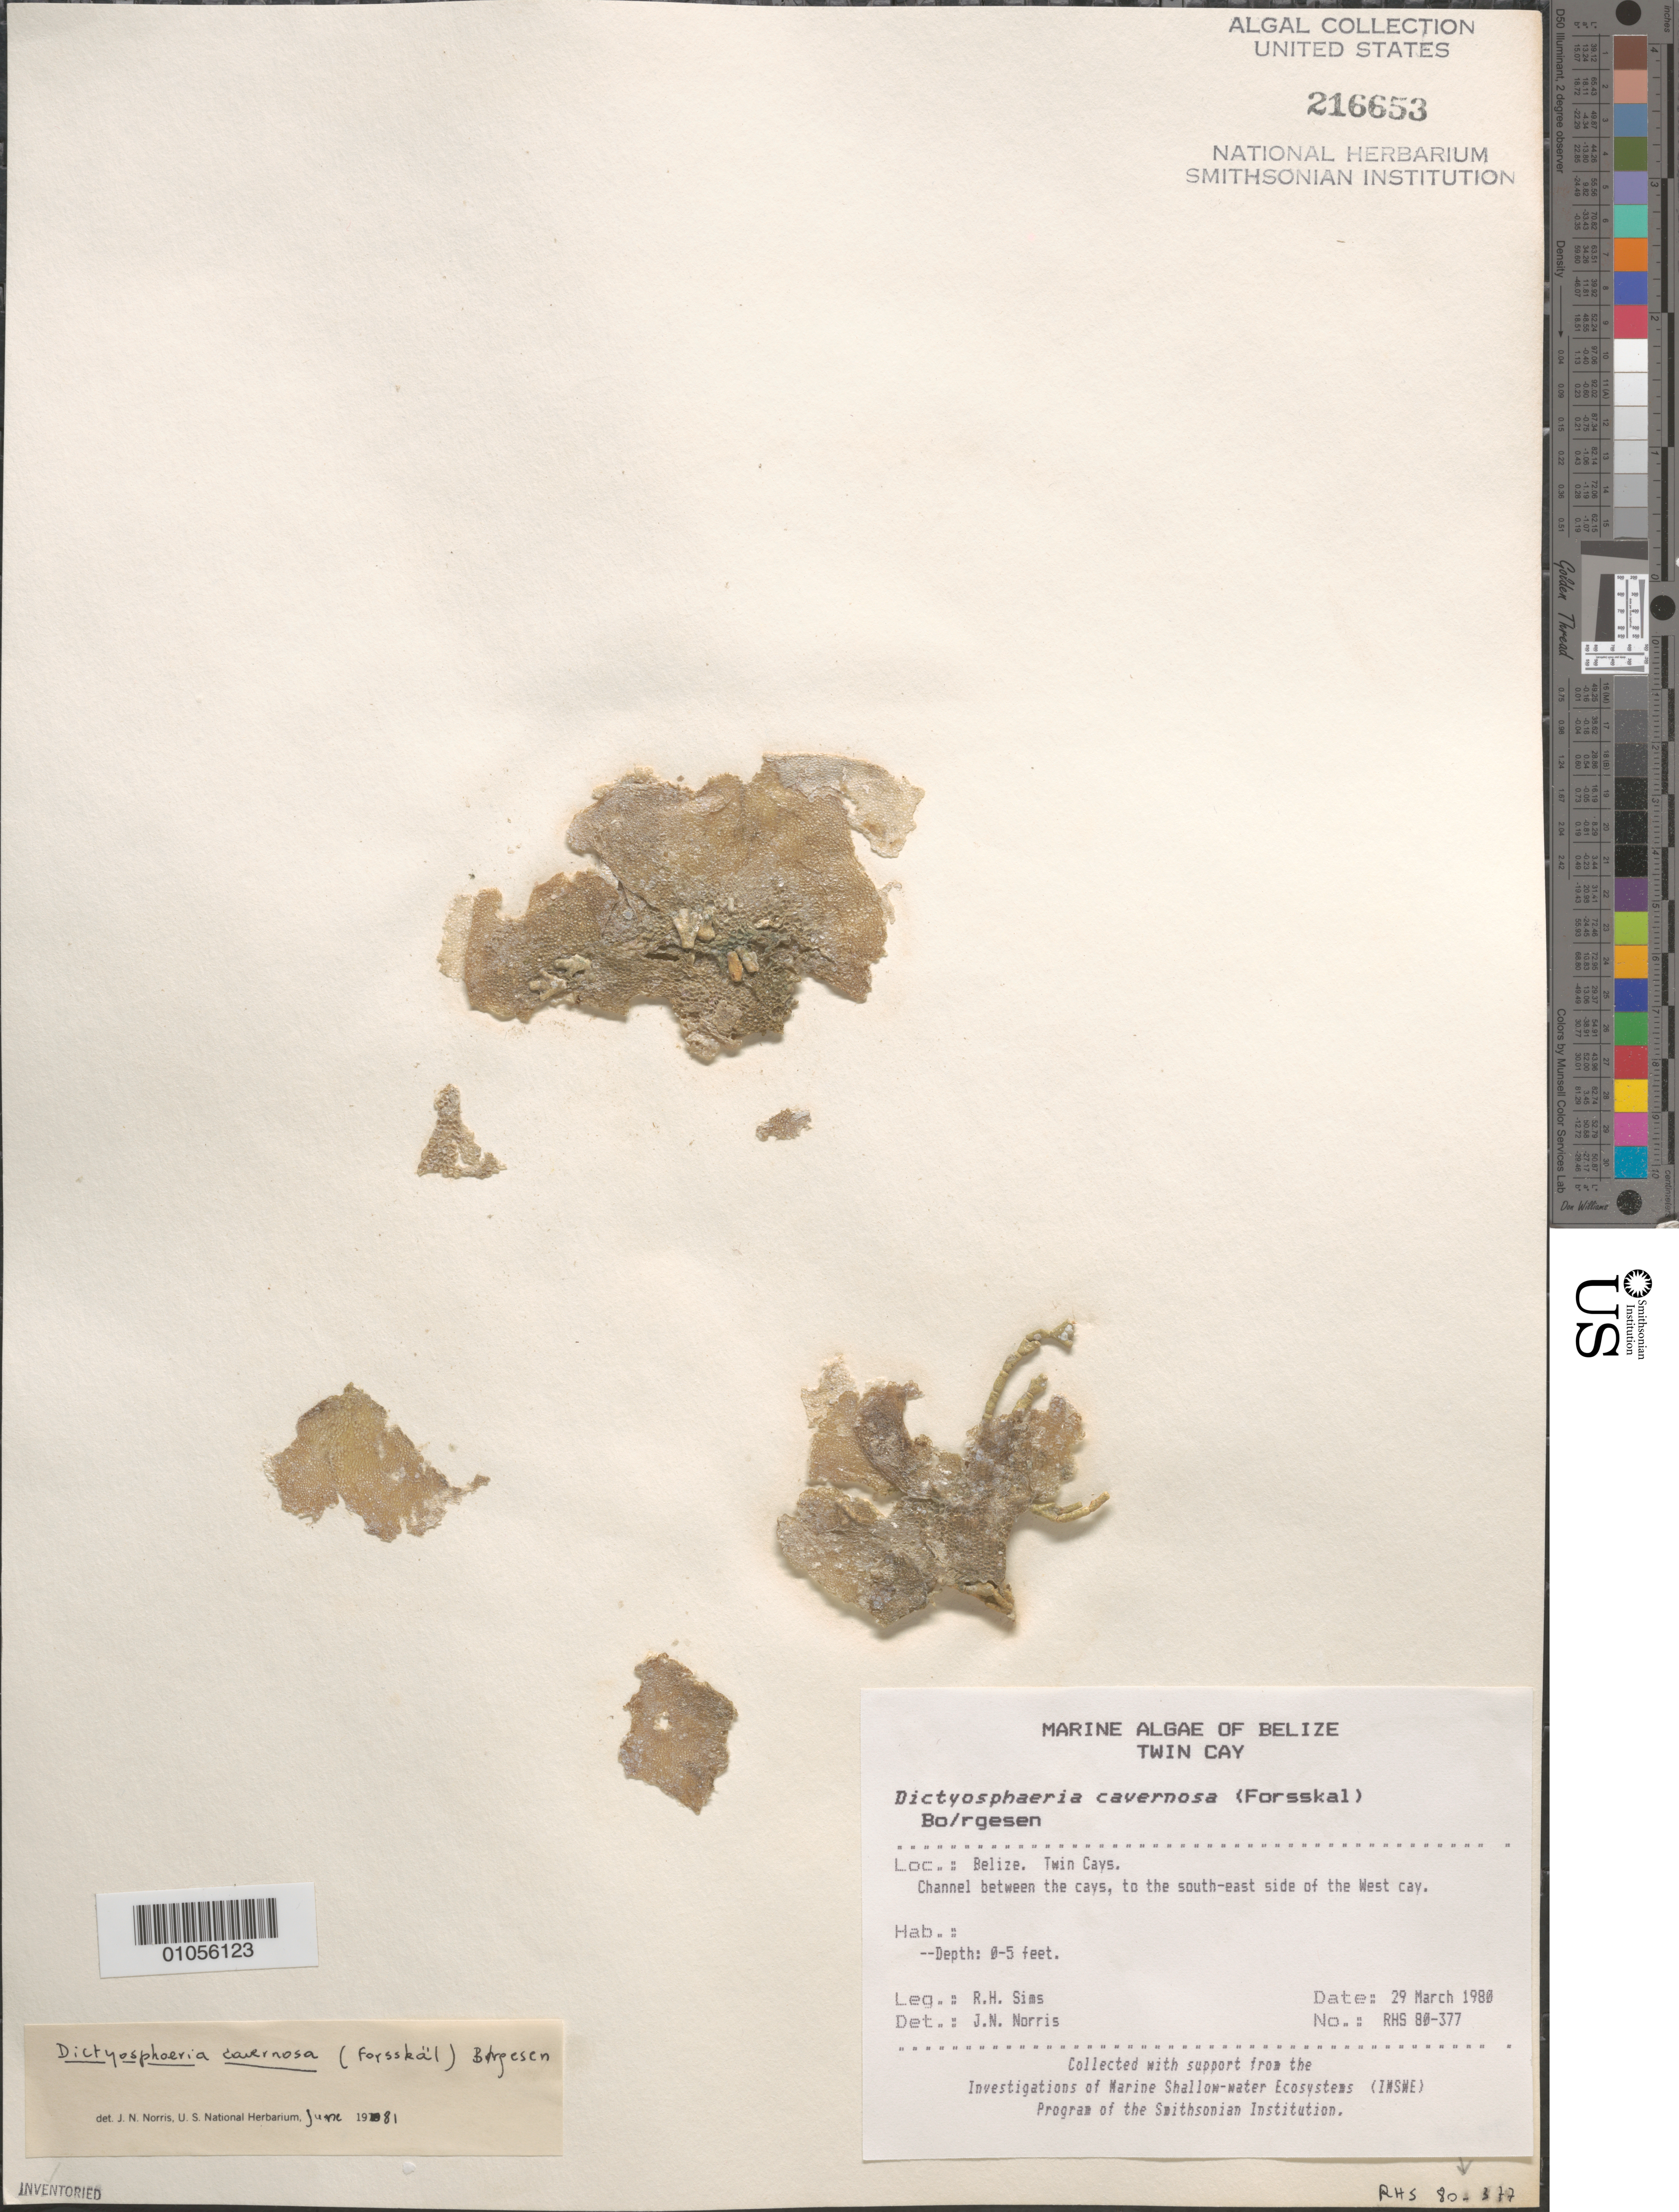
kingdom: Plantae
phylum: Chlorophyta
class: Ulvophyceae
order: Siphonocladales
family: Siphonocladaceae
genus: Dictyosphaeria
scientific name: Dictyosphaeria cavernosa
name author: (Forssk.) Børgesen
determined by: Norris, James N.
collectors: R. H. Sims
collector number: RHS 80-377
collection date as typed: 29 Mar 1980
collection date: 1980-03-29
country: Belize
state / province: Stann Creek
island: West Cay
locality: Channel between the Twin Cays, to the southeast side of the West Cay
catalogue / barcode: US 216653